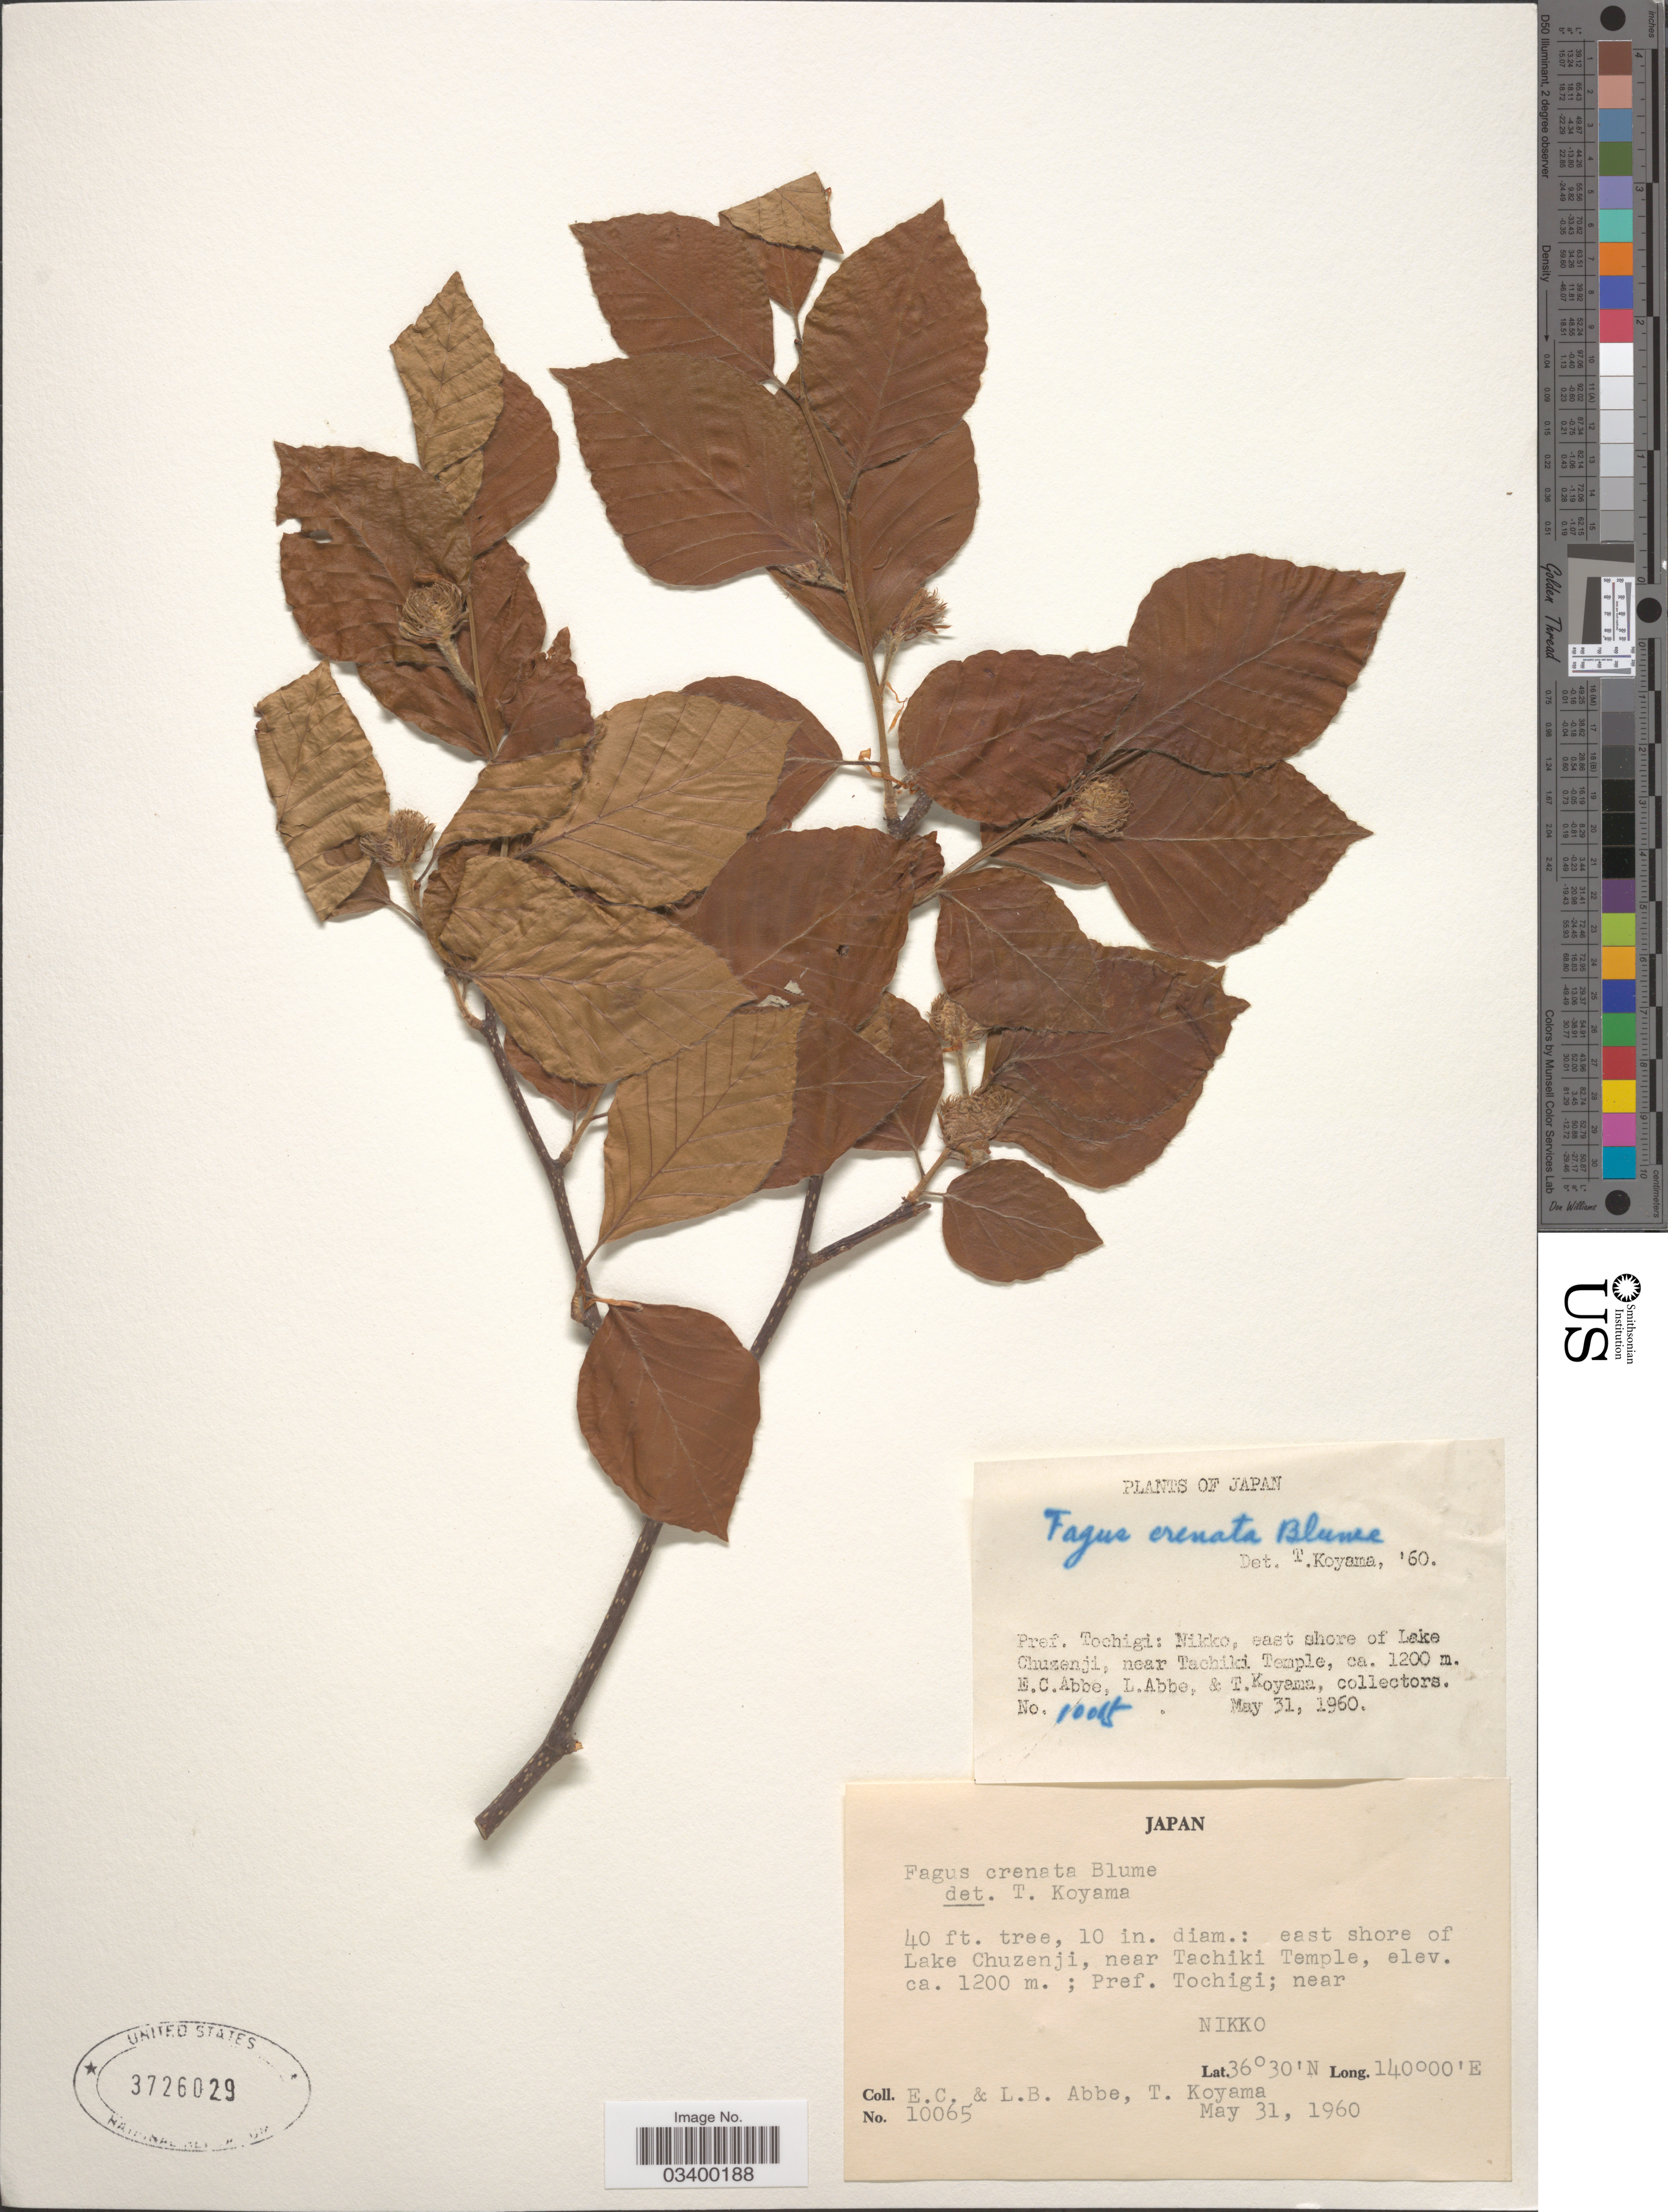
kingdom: Plantae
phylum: Tracheophyta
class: Magnoliopsida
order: Fagales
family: Fagaceae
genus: Fagus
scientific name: Fagus crenata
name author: Blume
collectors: E. C. Abbe, L. B. Abbe & T. Koyama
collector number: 10065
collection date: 1960-05-31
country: Japan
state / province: Totigi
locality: Pref. Tochigi: Nikko, east shore of Lake Chuzenji, near Tachiki Temple. Near Nikko.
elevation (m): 1200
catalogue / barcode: US 3726029